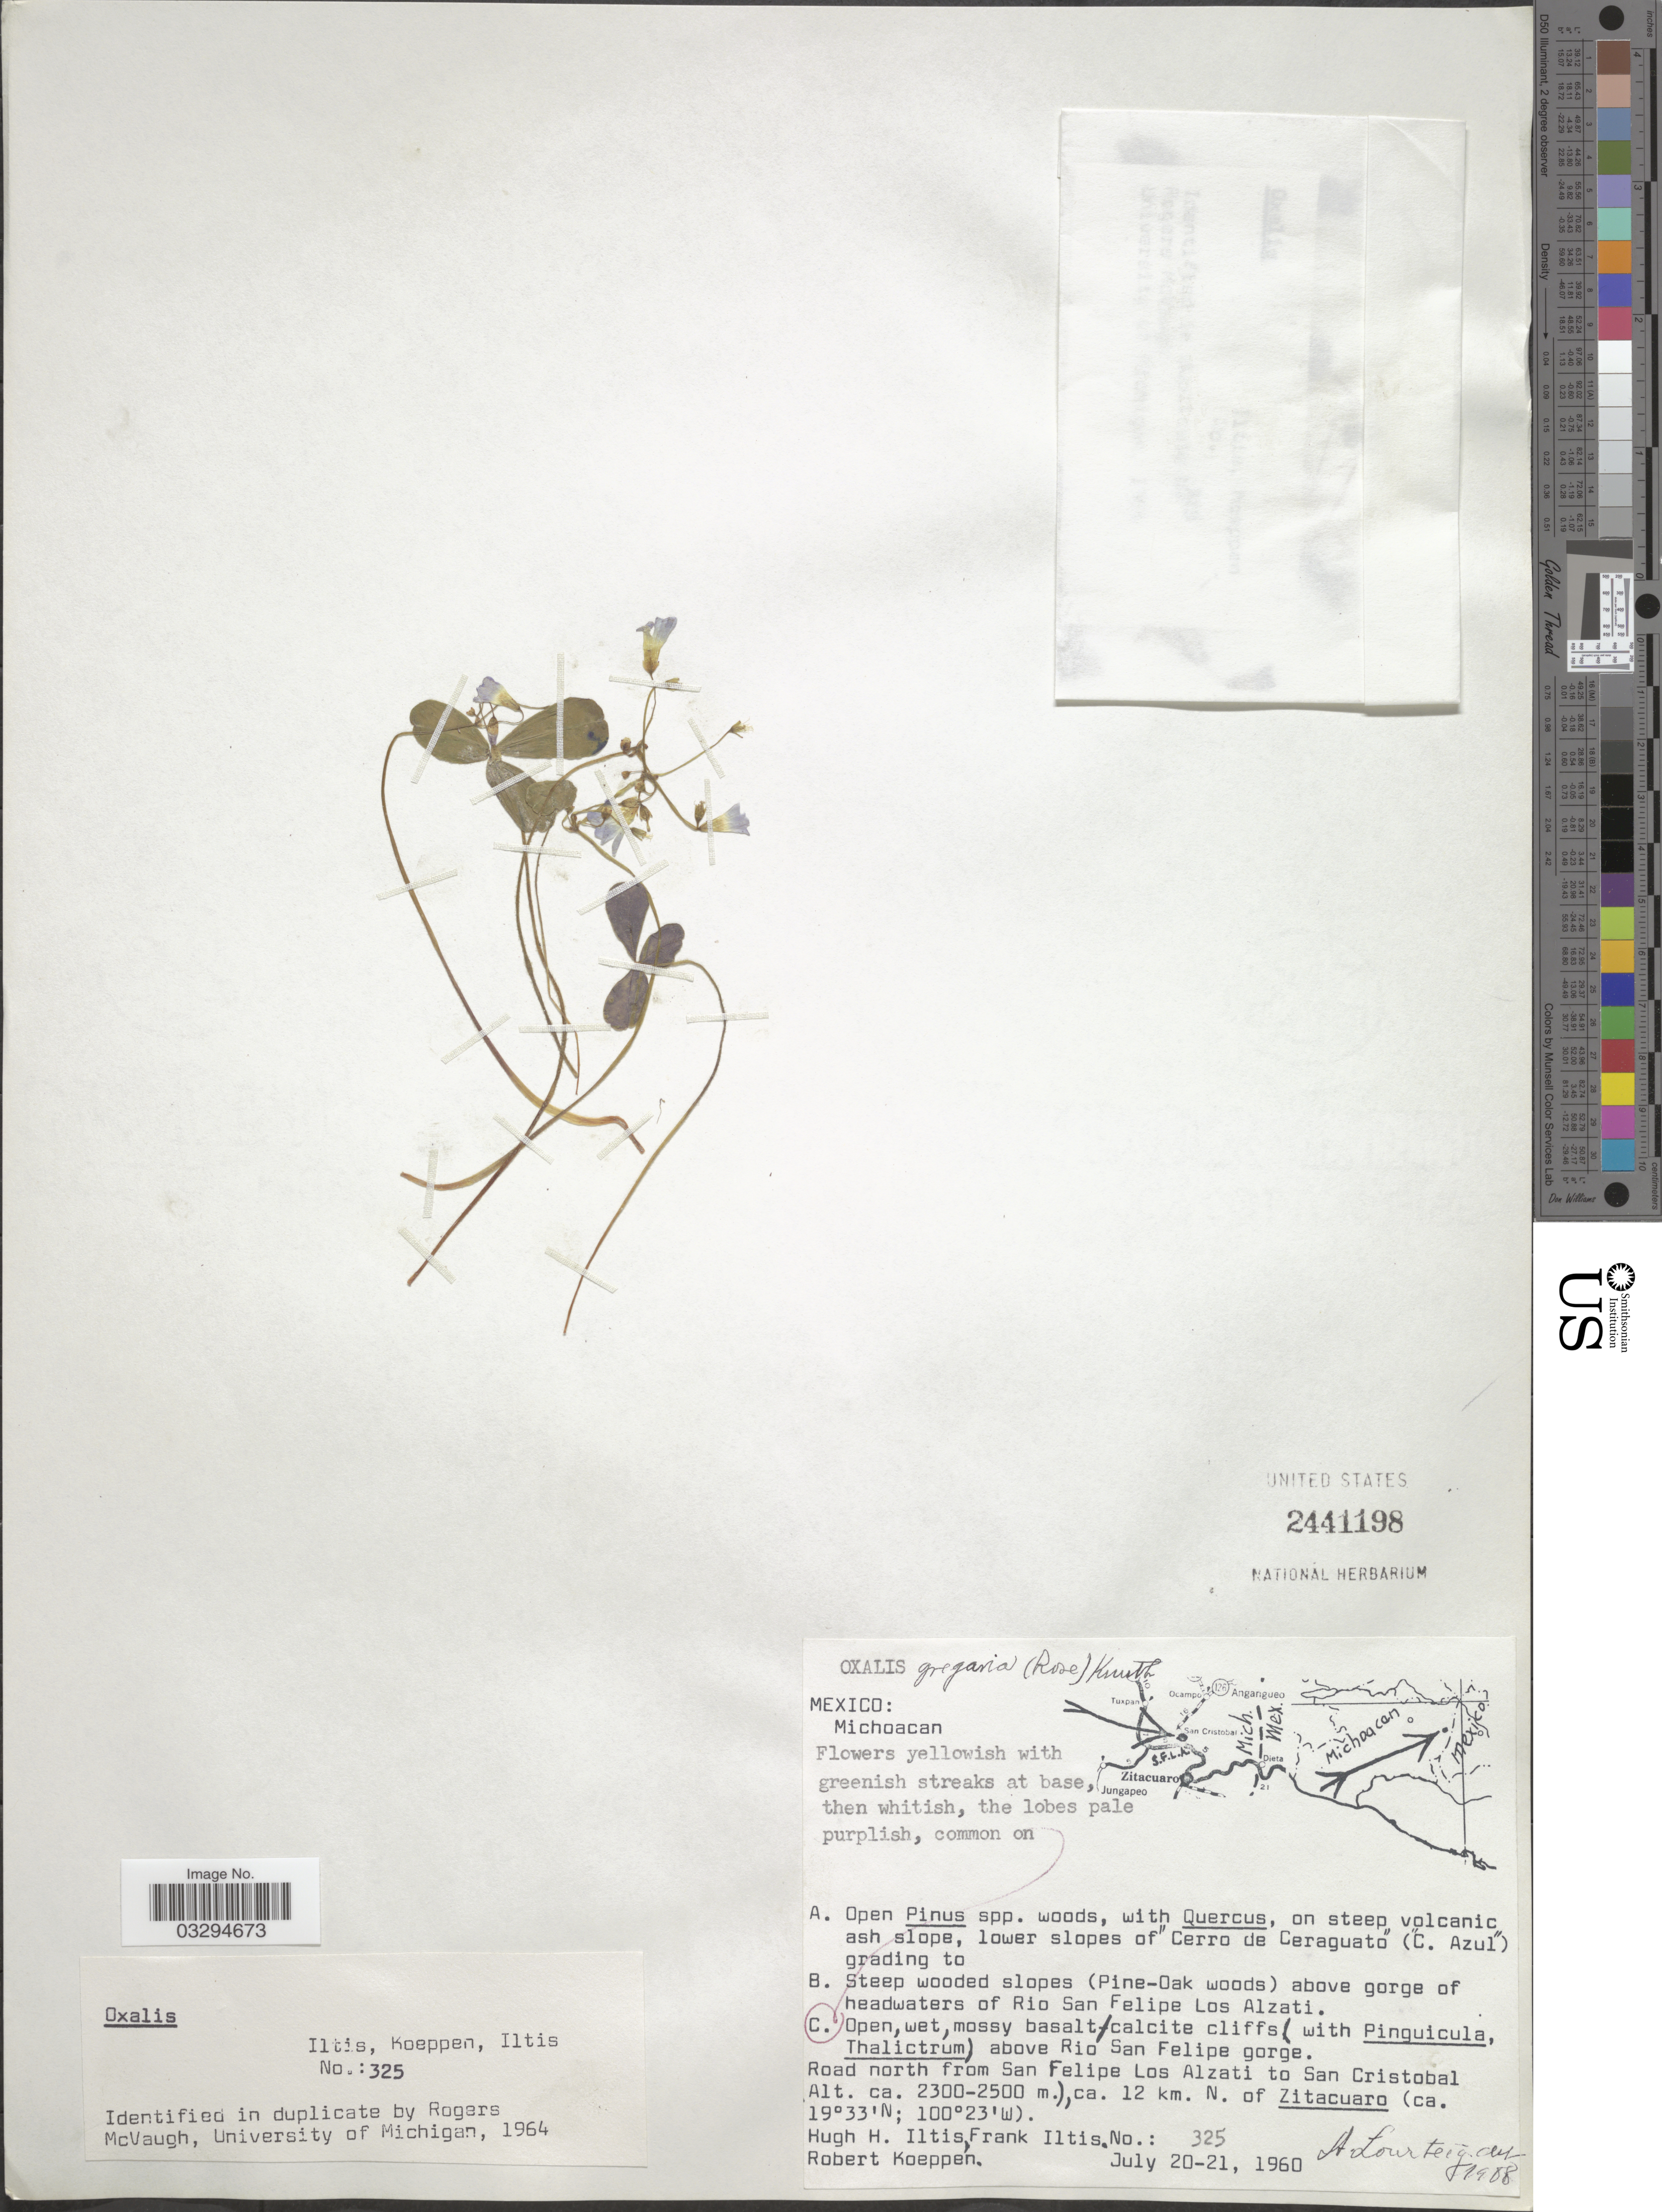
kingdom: Plantae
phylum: Tracheophyta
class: Magnoliopsida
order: Oxalidales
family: Oxalidaceae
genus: Oxalis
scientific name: Oxalis gregaria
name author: (Rose) R. Knuth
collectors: H. H. Iltis, F. S. Iltis & R. C. Koeppen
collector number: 325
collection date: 1960-07-20/1960-07-21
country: Mexico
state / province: Michoacán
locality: Above Rio San Felipe gorge. Road north from San Felipe Los Alzati to San Cristobal, ca. 12 km. N. of Zitacuaro.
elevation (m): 2300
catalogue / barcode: US 2441198